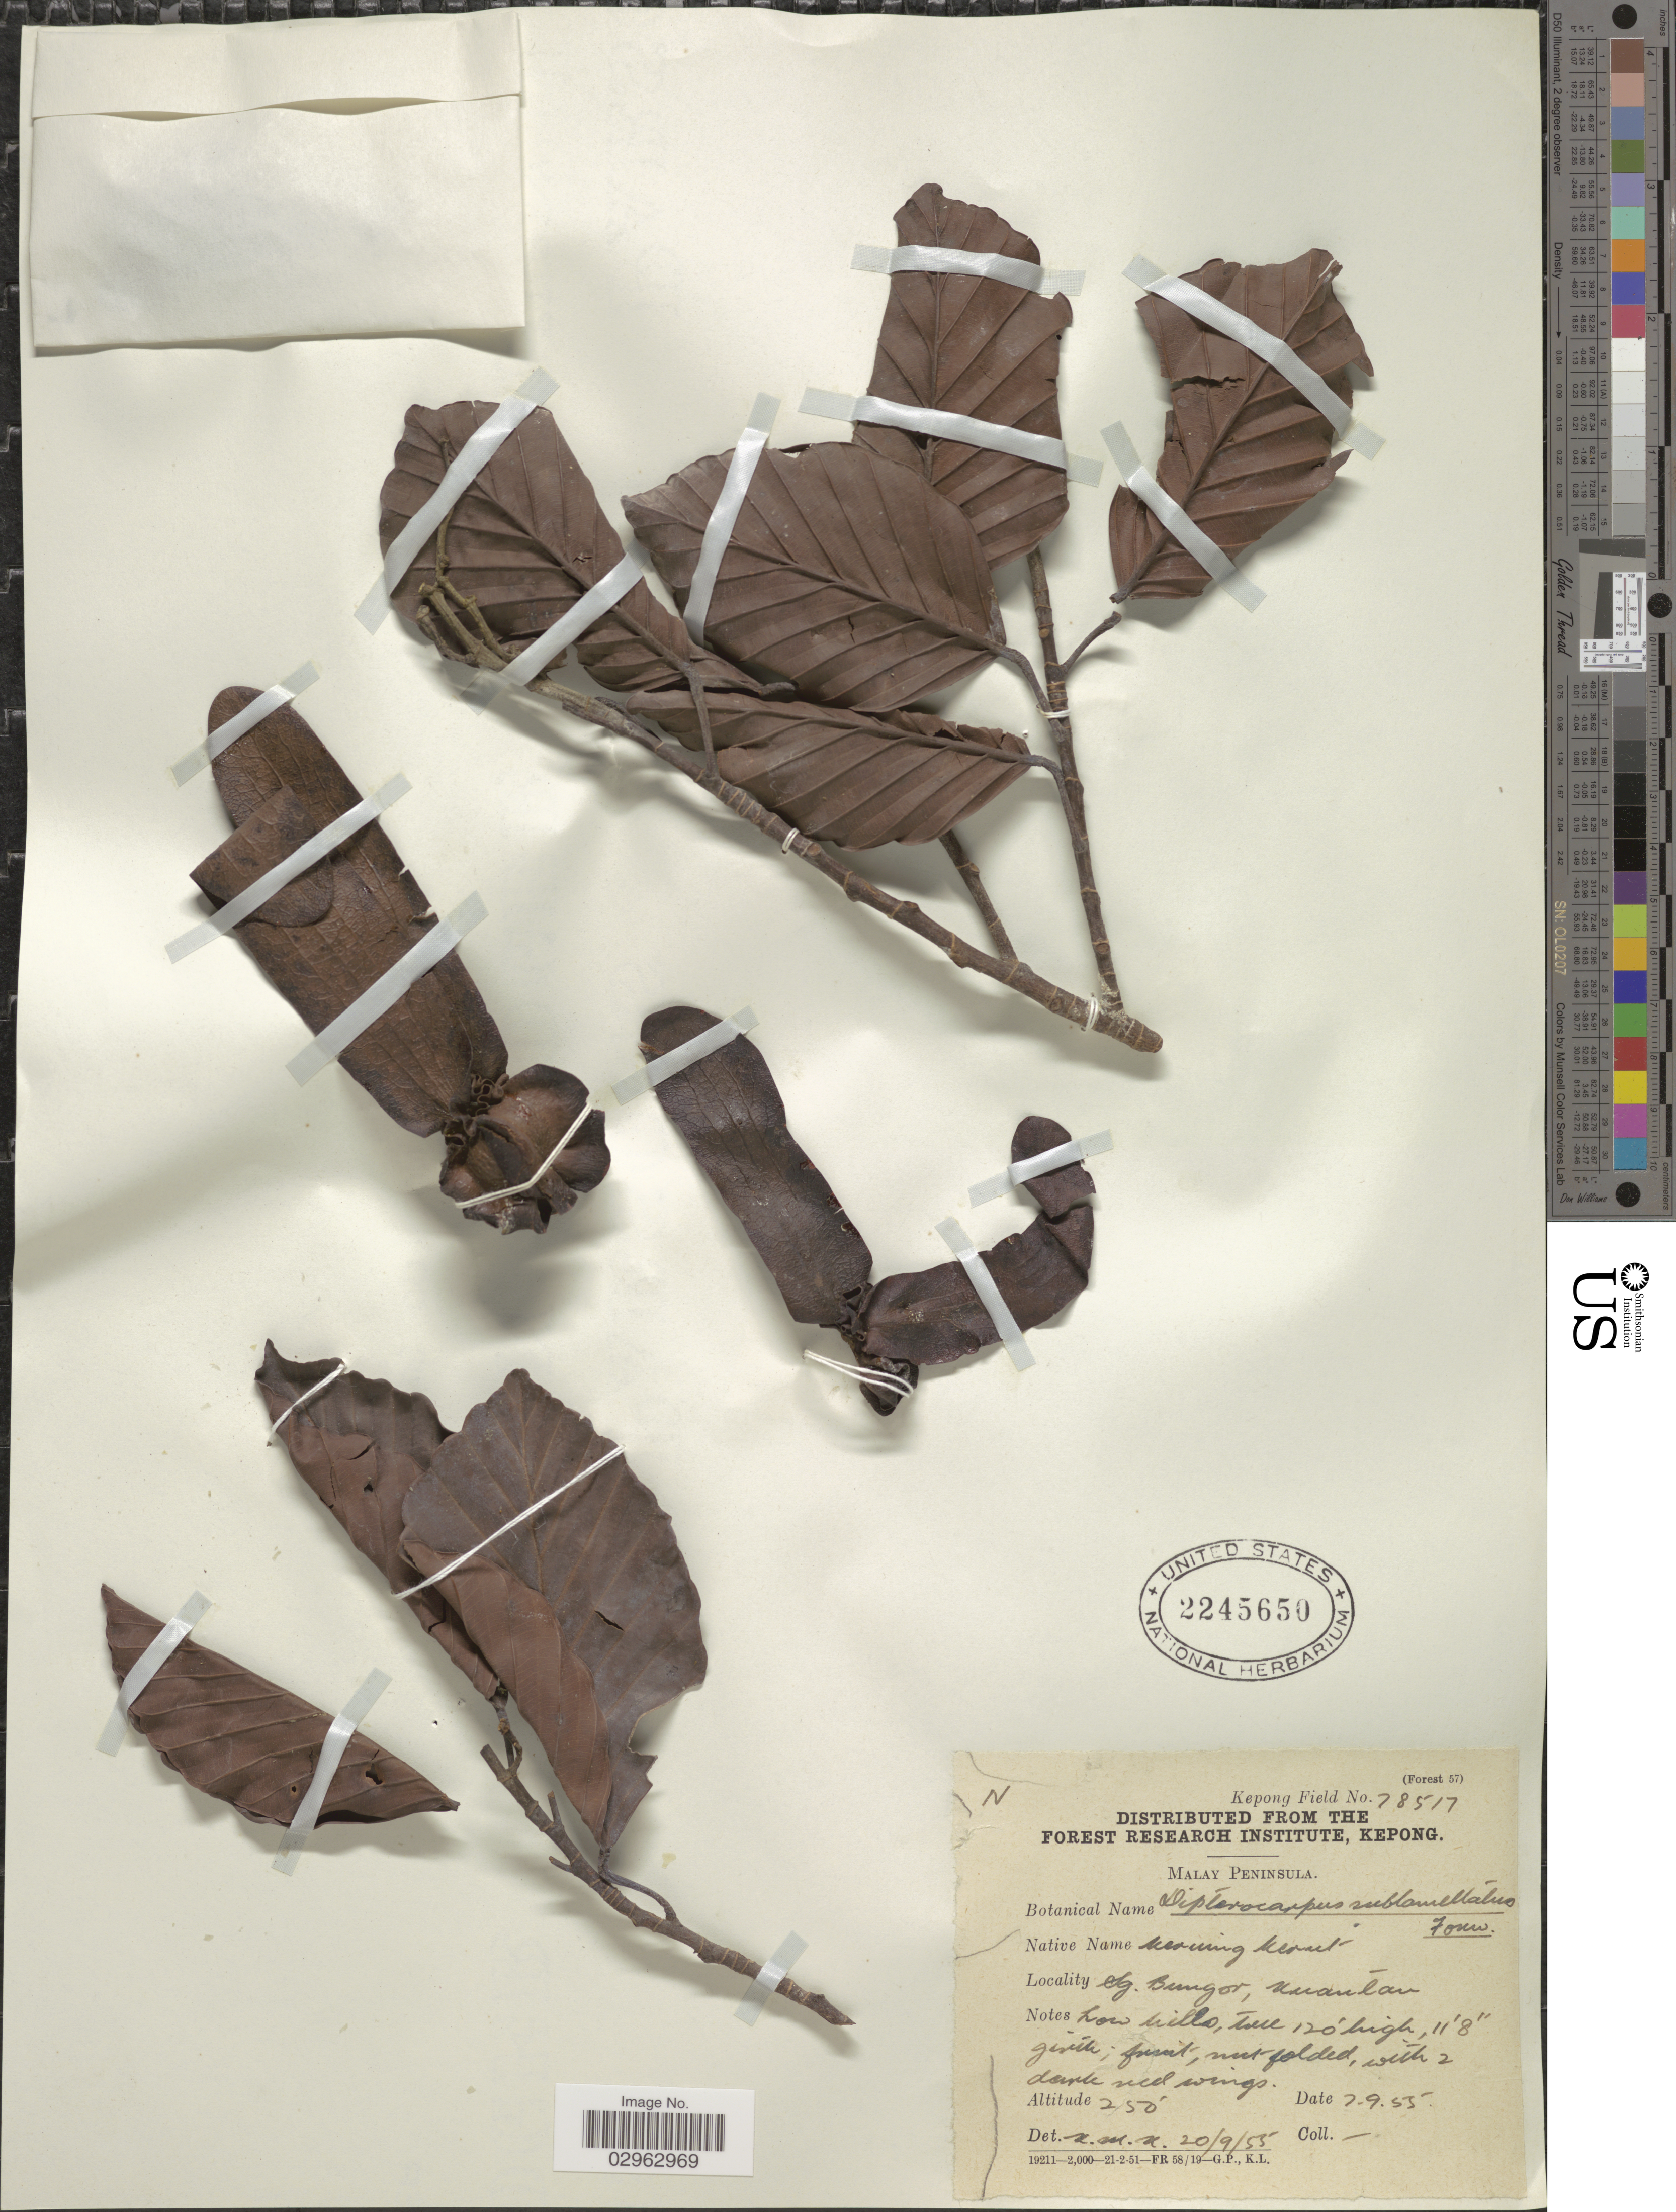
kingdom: Plantae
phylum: Tracheophyta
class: Magnoliopsida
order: Malvales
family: Dipterocarpaceae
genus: Dipterocarpus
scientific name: Dipterocarpus sublamellatus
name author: Foxw.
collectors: Forest Research Institute - Kepong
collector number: Kepong Field 78517 ?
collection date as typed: Transcribed d/m/y: 7/9/55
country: Malaysia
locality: Malay Peninsula. Sg. Bungor, Kuantan.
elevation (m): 76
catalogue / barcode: US 2245650